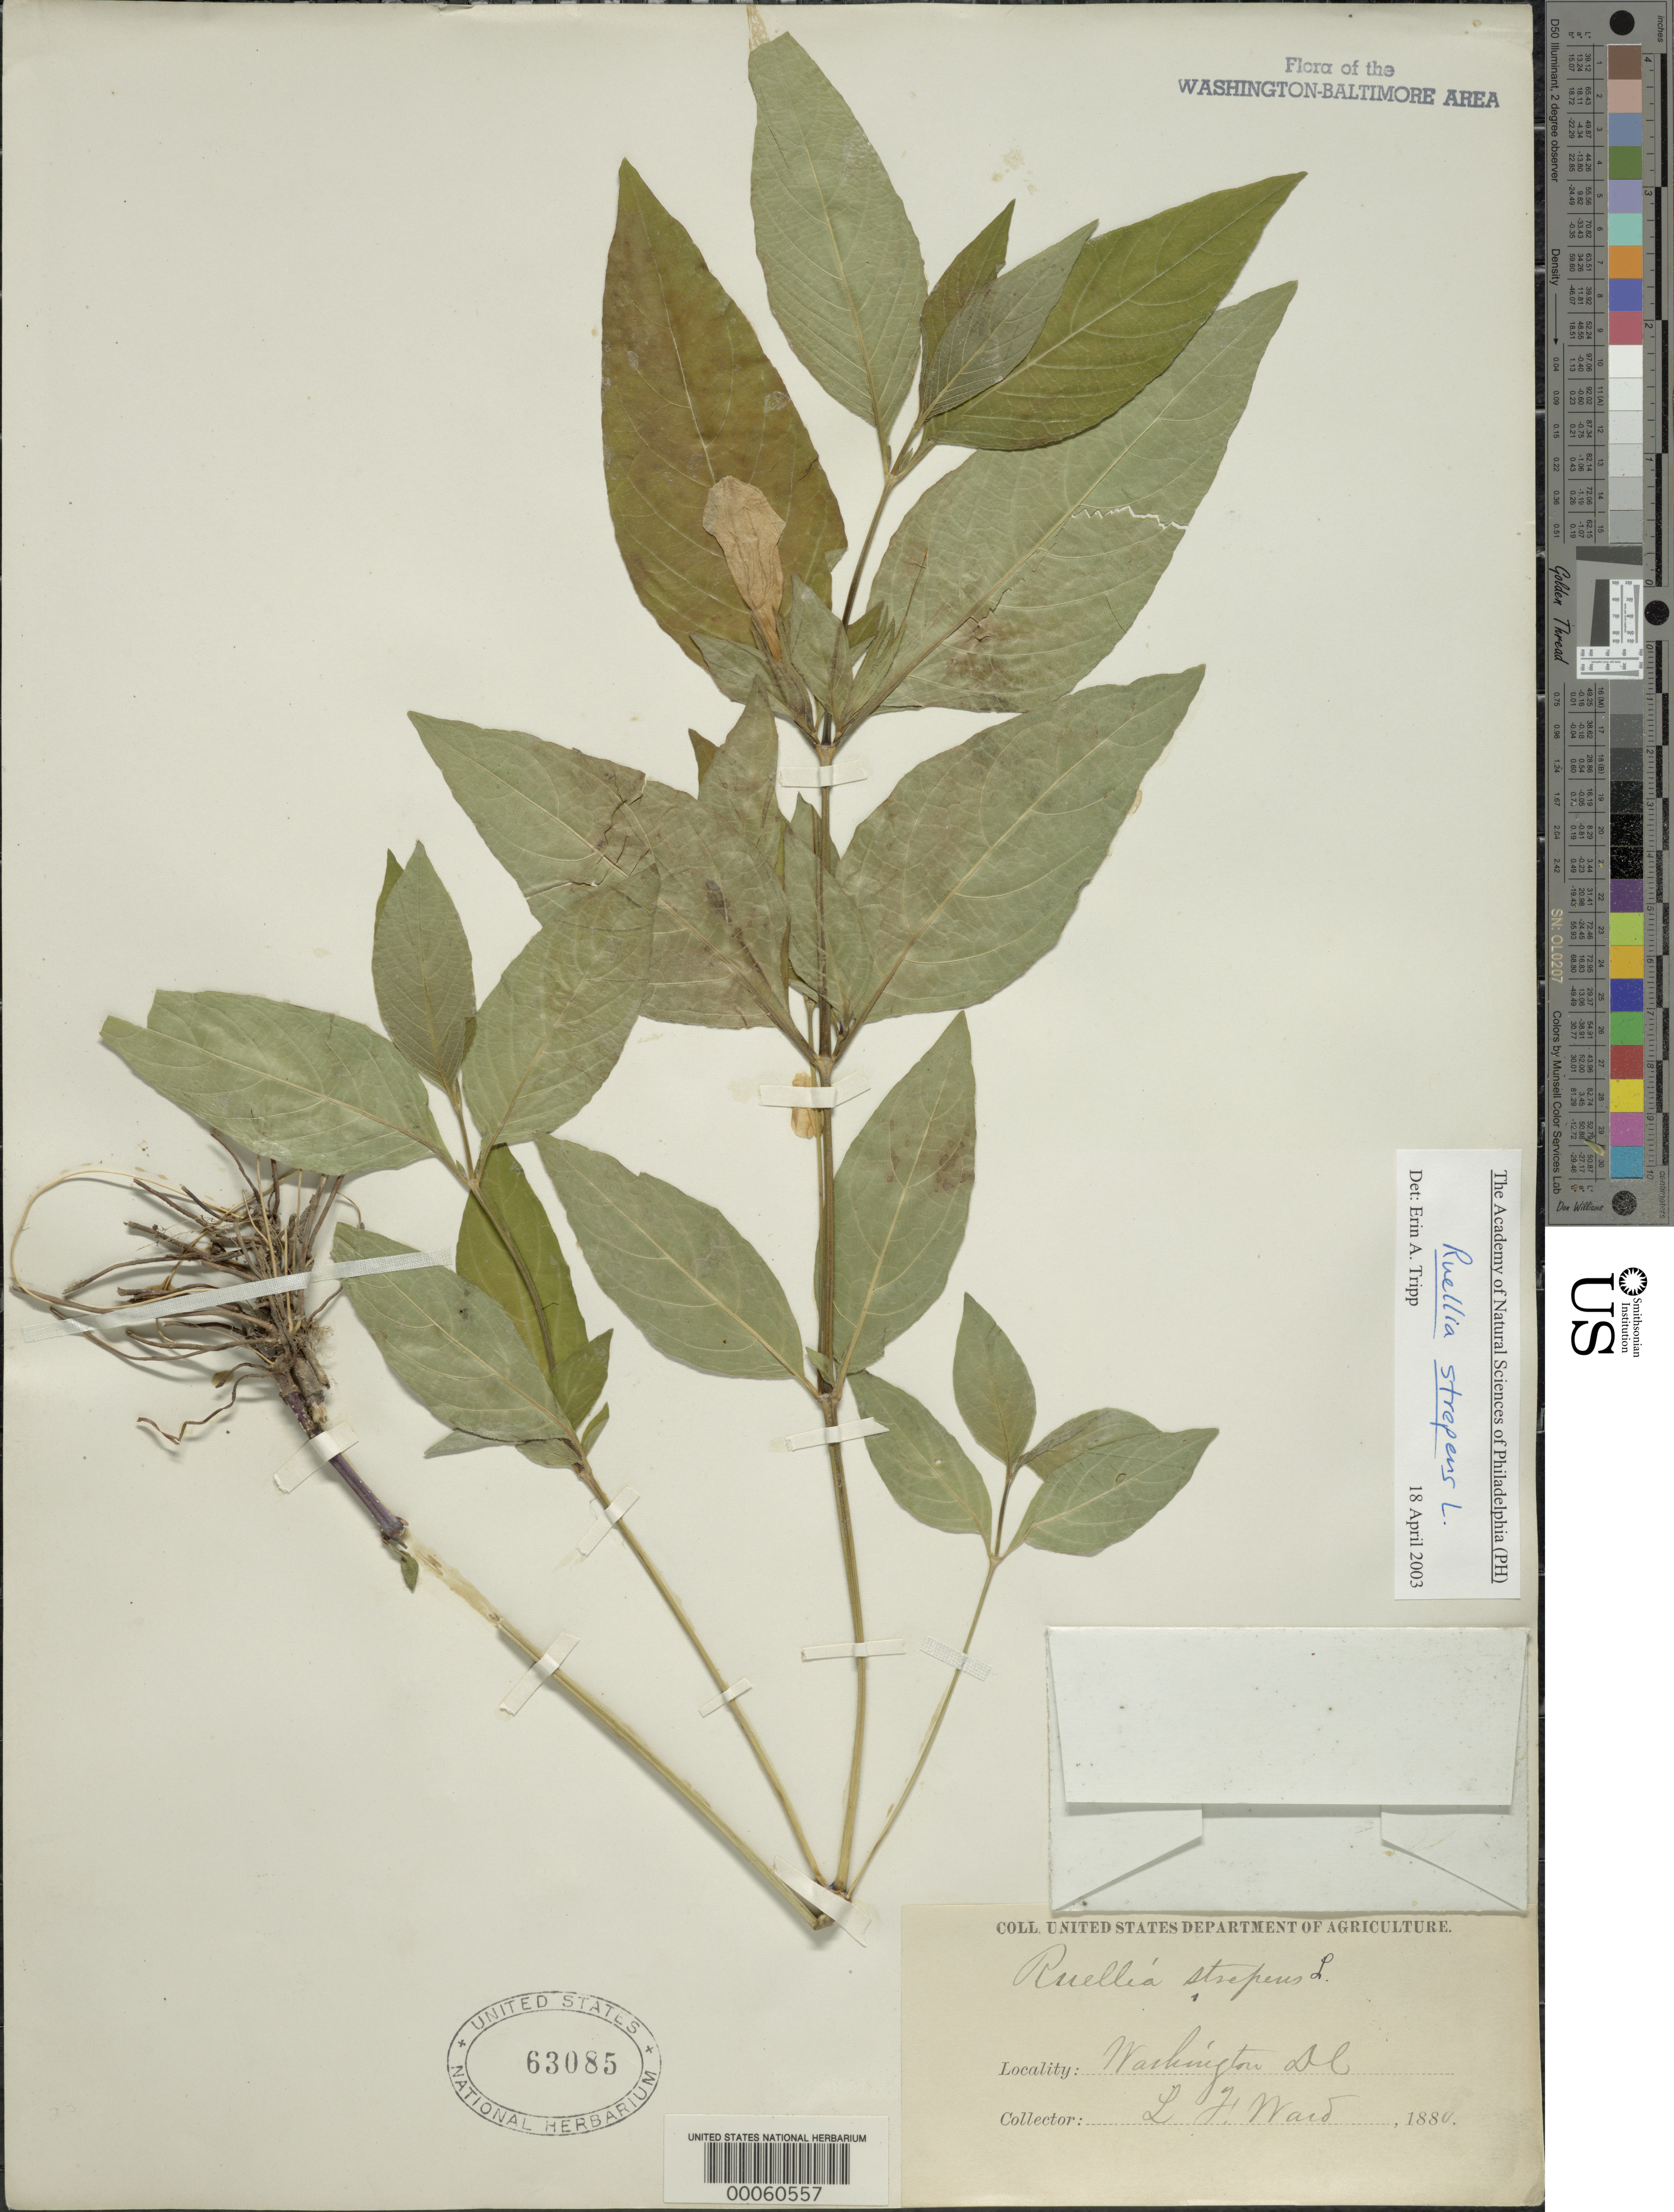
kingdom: Plantae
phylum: Tracheophyta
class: Magnoliopsida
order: Lamiales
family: Acanthaceae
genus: Ruellia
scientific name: Ruellia strepens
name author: L.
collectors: L. F. Ward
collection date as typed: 1880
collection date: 1880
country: United States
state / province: District of Columbia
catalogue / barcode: US 63085